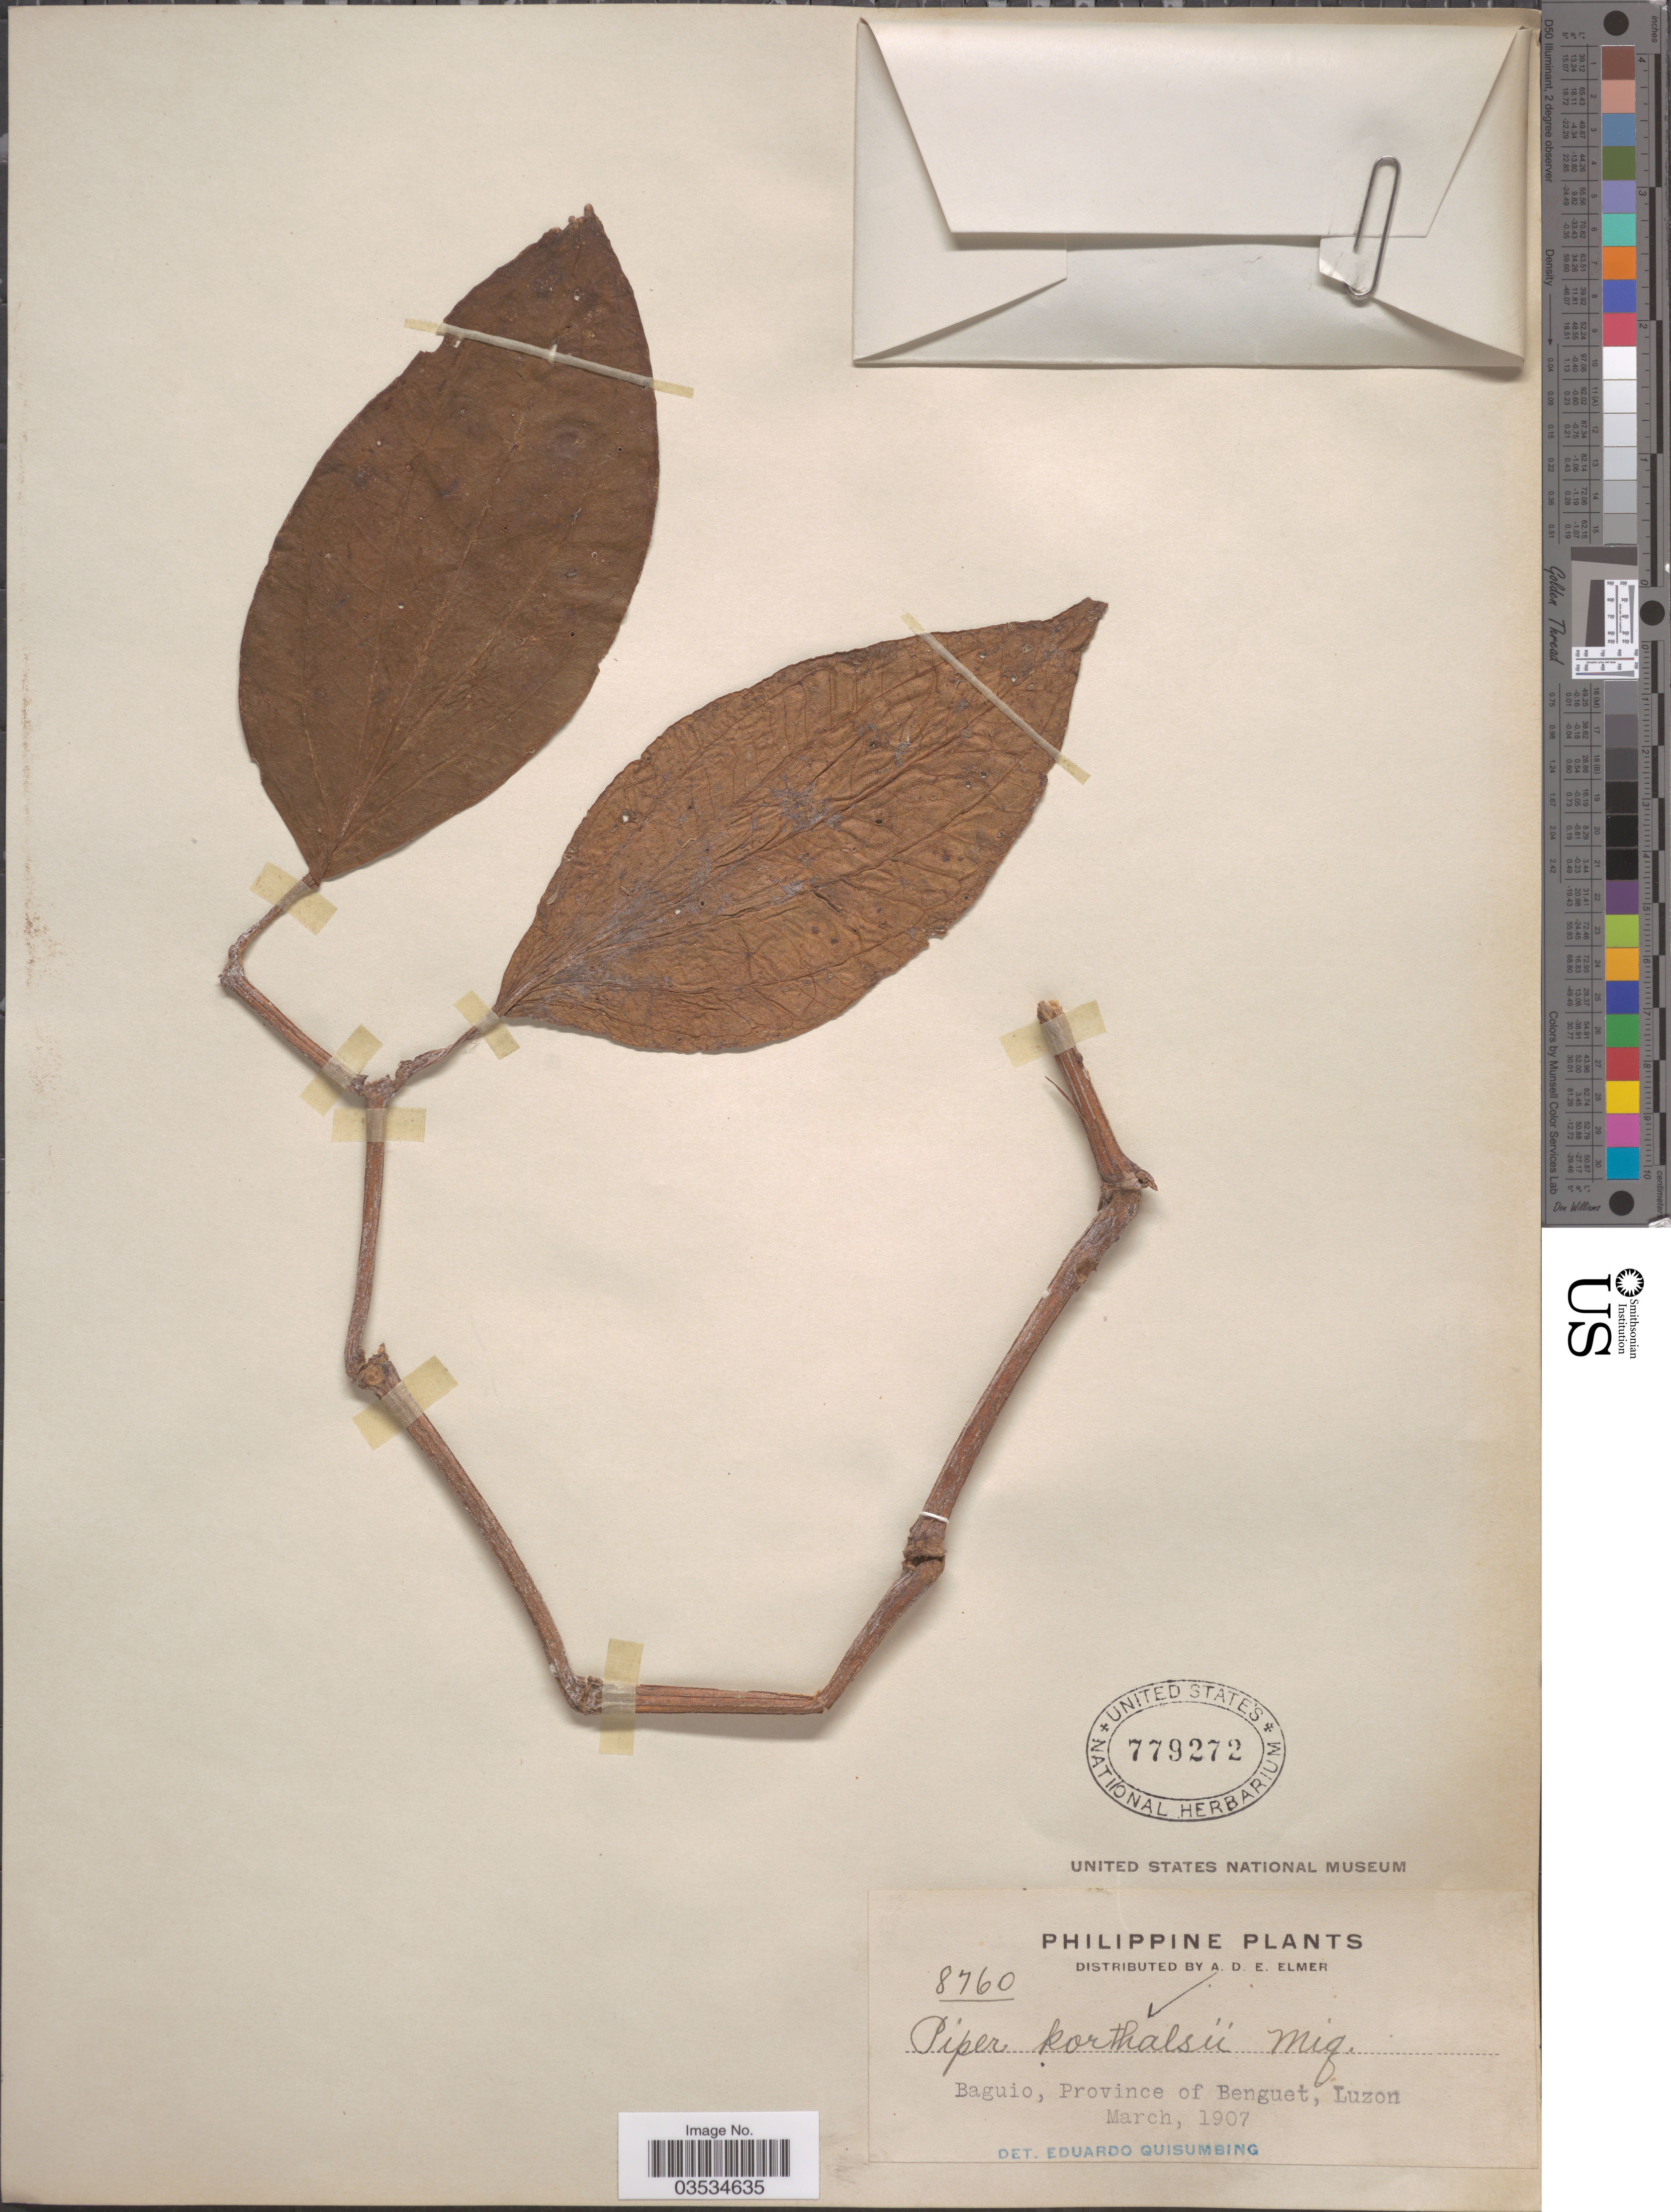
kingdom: Plantae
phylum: Tracheophyta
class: Magnoliopsida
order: Piperales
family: Piperaceae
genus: Piper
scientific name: Piper korthalsii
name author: Blume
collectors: A. D. E. Elmer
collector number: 8760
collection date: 1907-03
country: Philippines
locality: Baguio, Province of Benguet, Luzon.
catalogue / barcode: US 779272